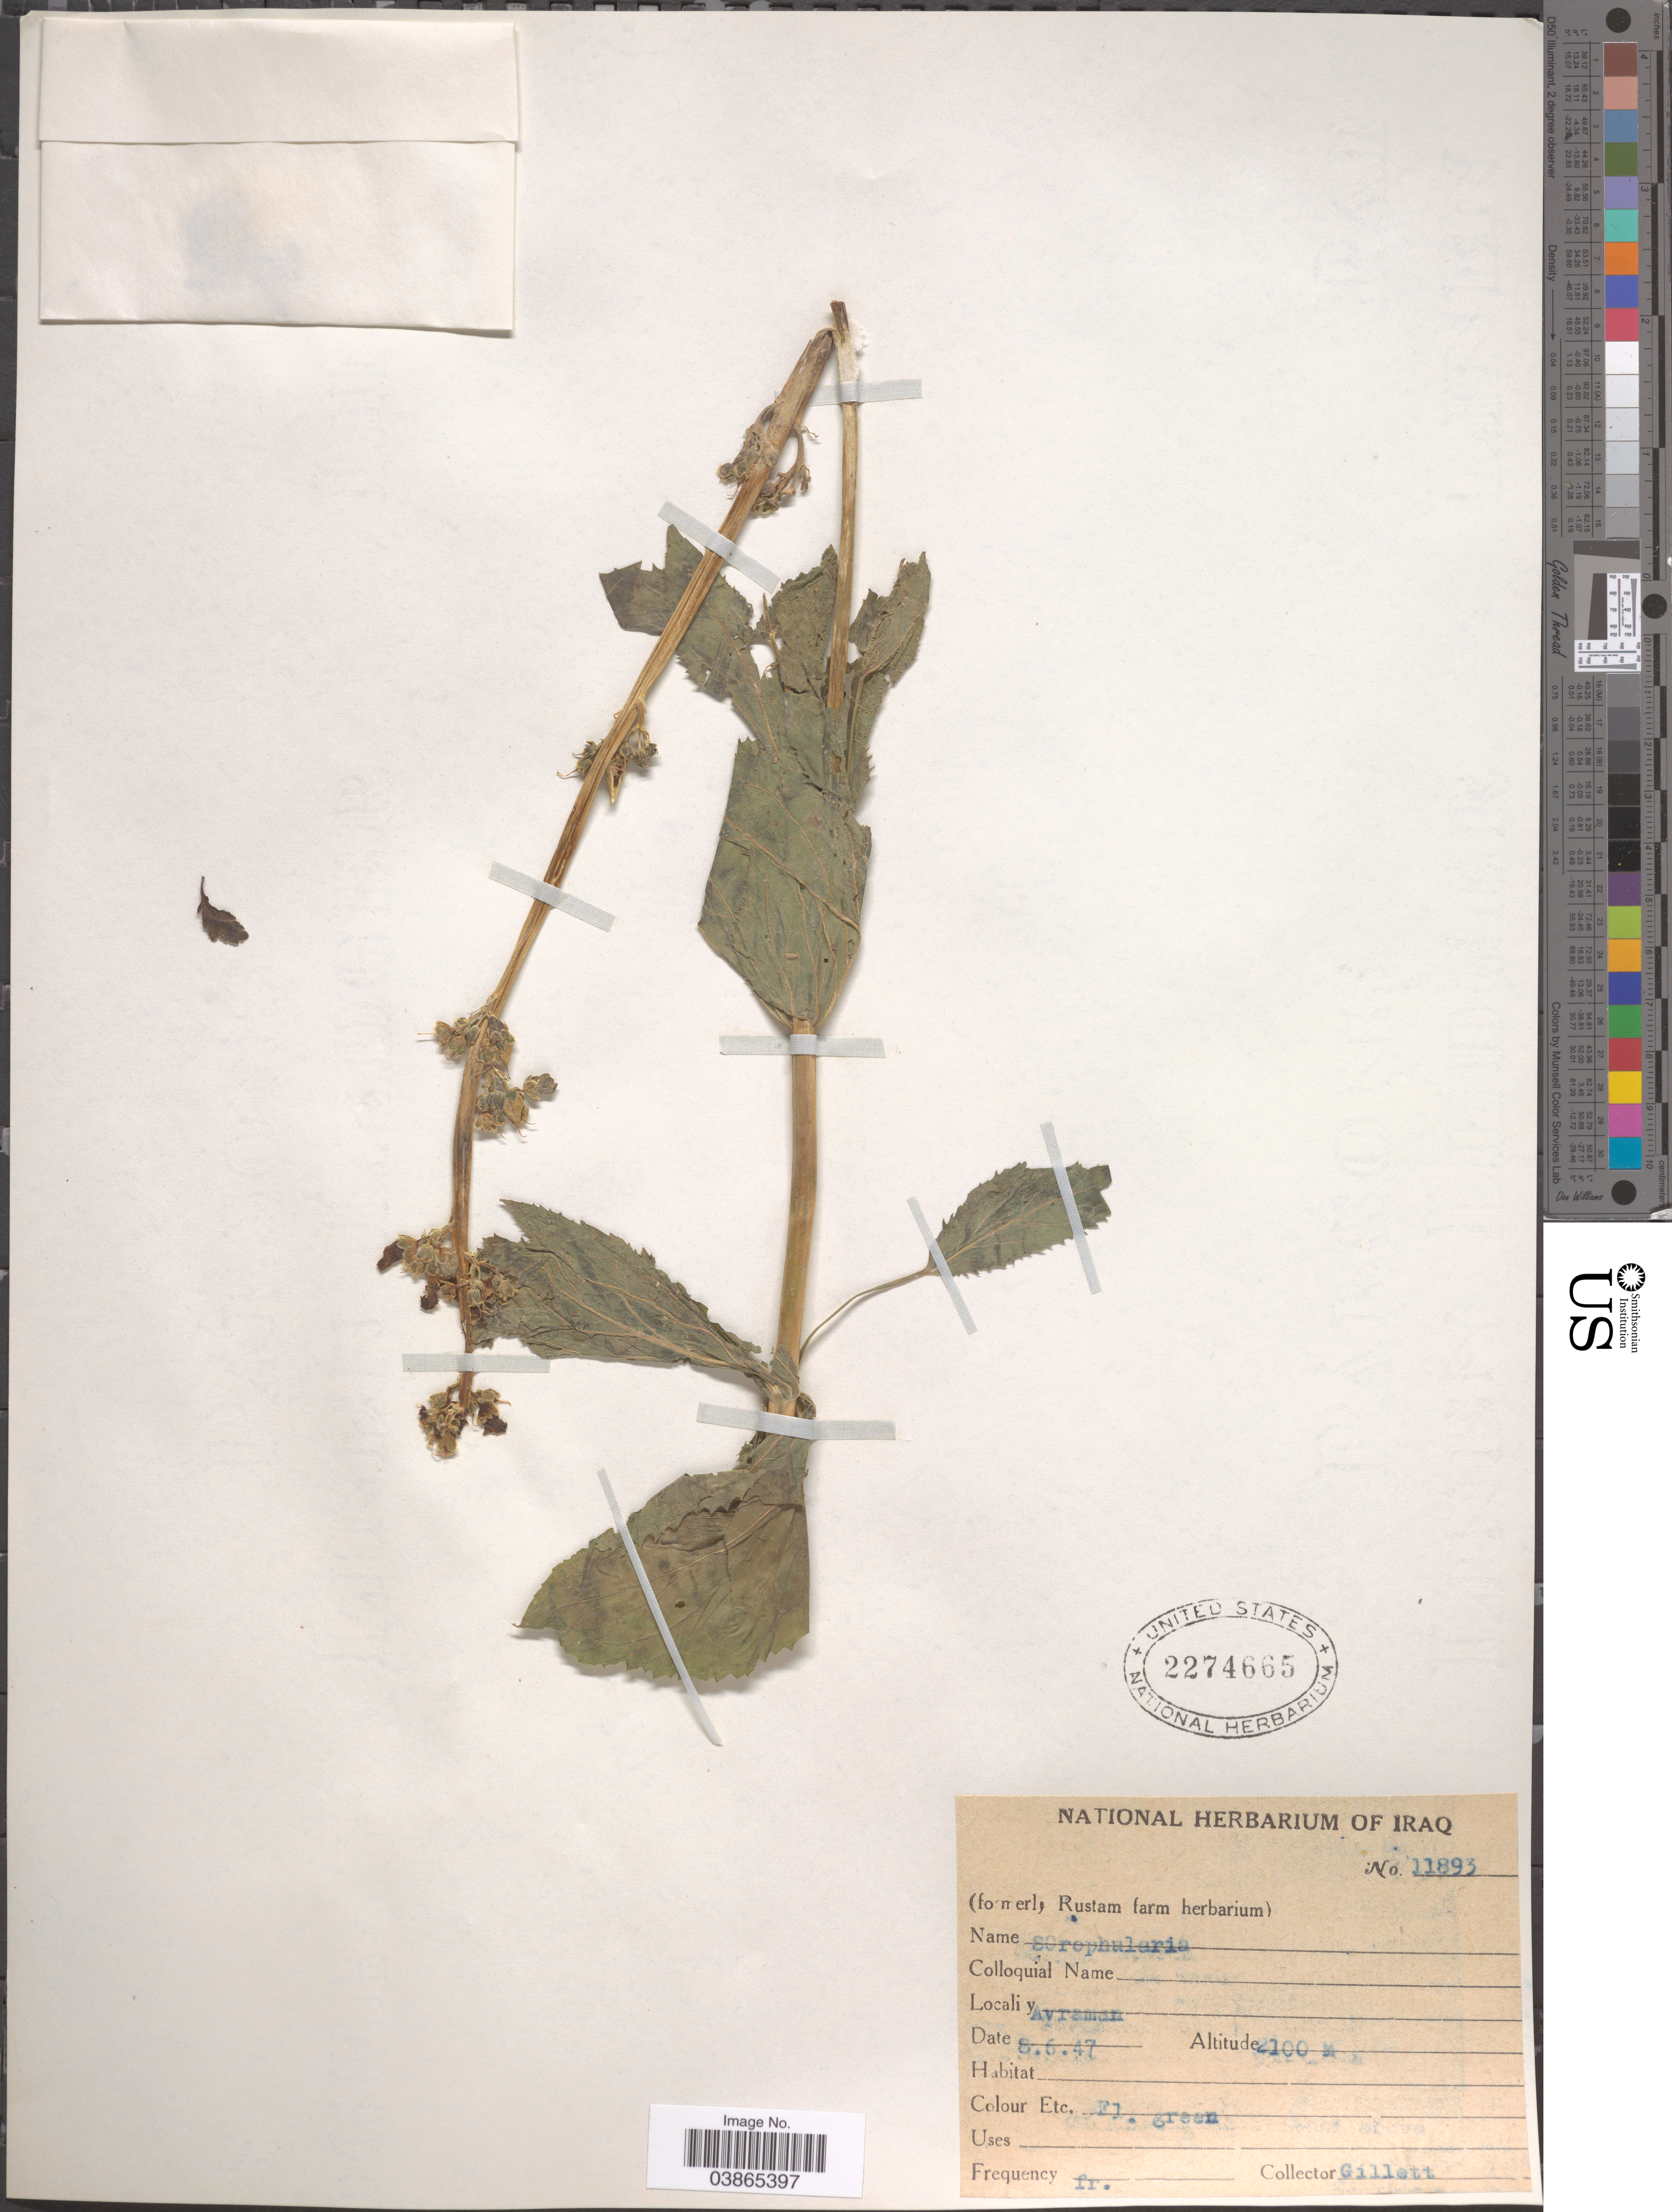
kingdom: Plantae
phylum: Tracheophyta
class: Magnoliopsida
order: Lamiales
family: Scrophulariaceae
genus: Scrophularia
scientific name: Scrophularia sp.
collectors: Gillett, --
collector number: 11893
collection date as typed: Transcribed d/m/y: 8/6/47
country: Iraq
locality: Avraman.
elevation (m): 2100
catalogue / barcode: US 2274665